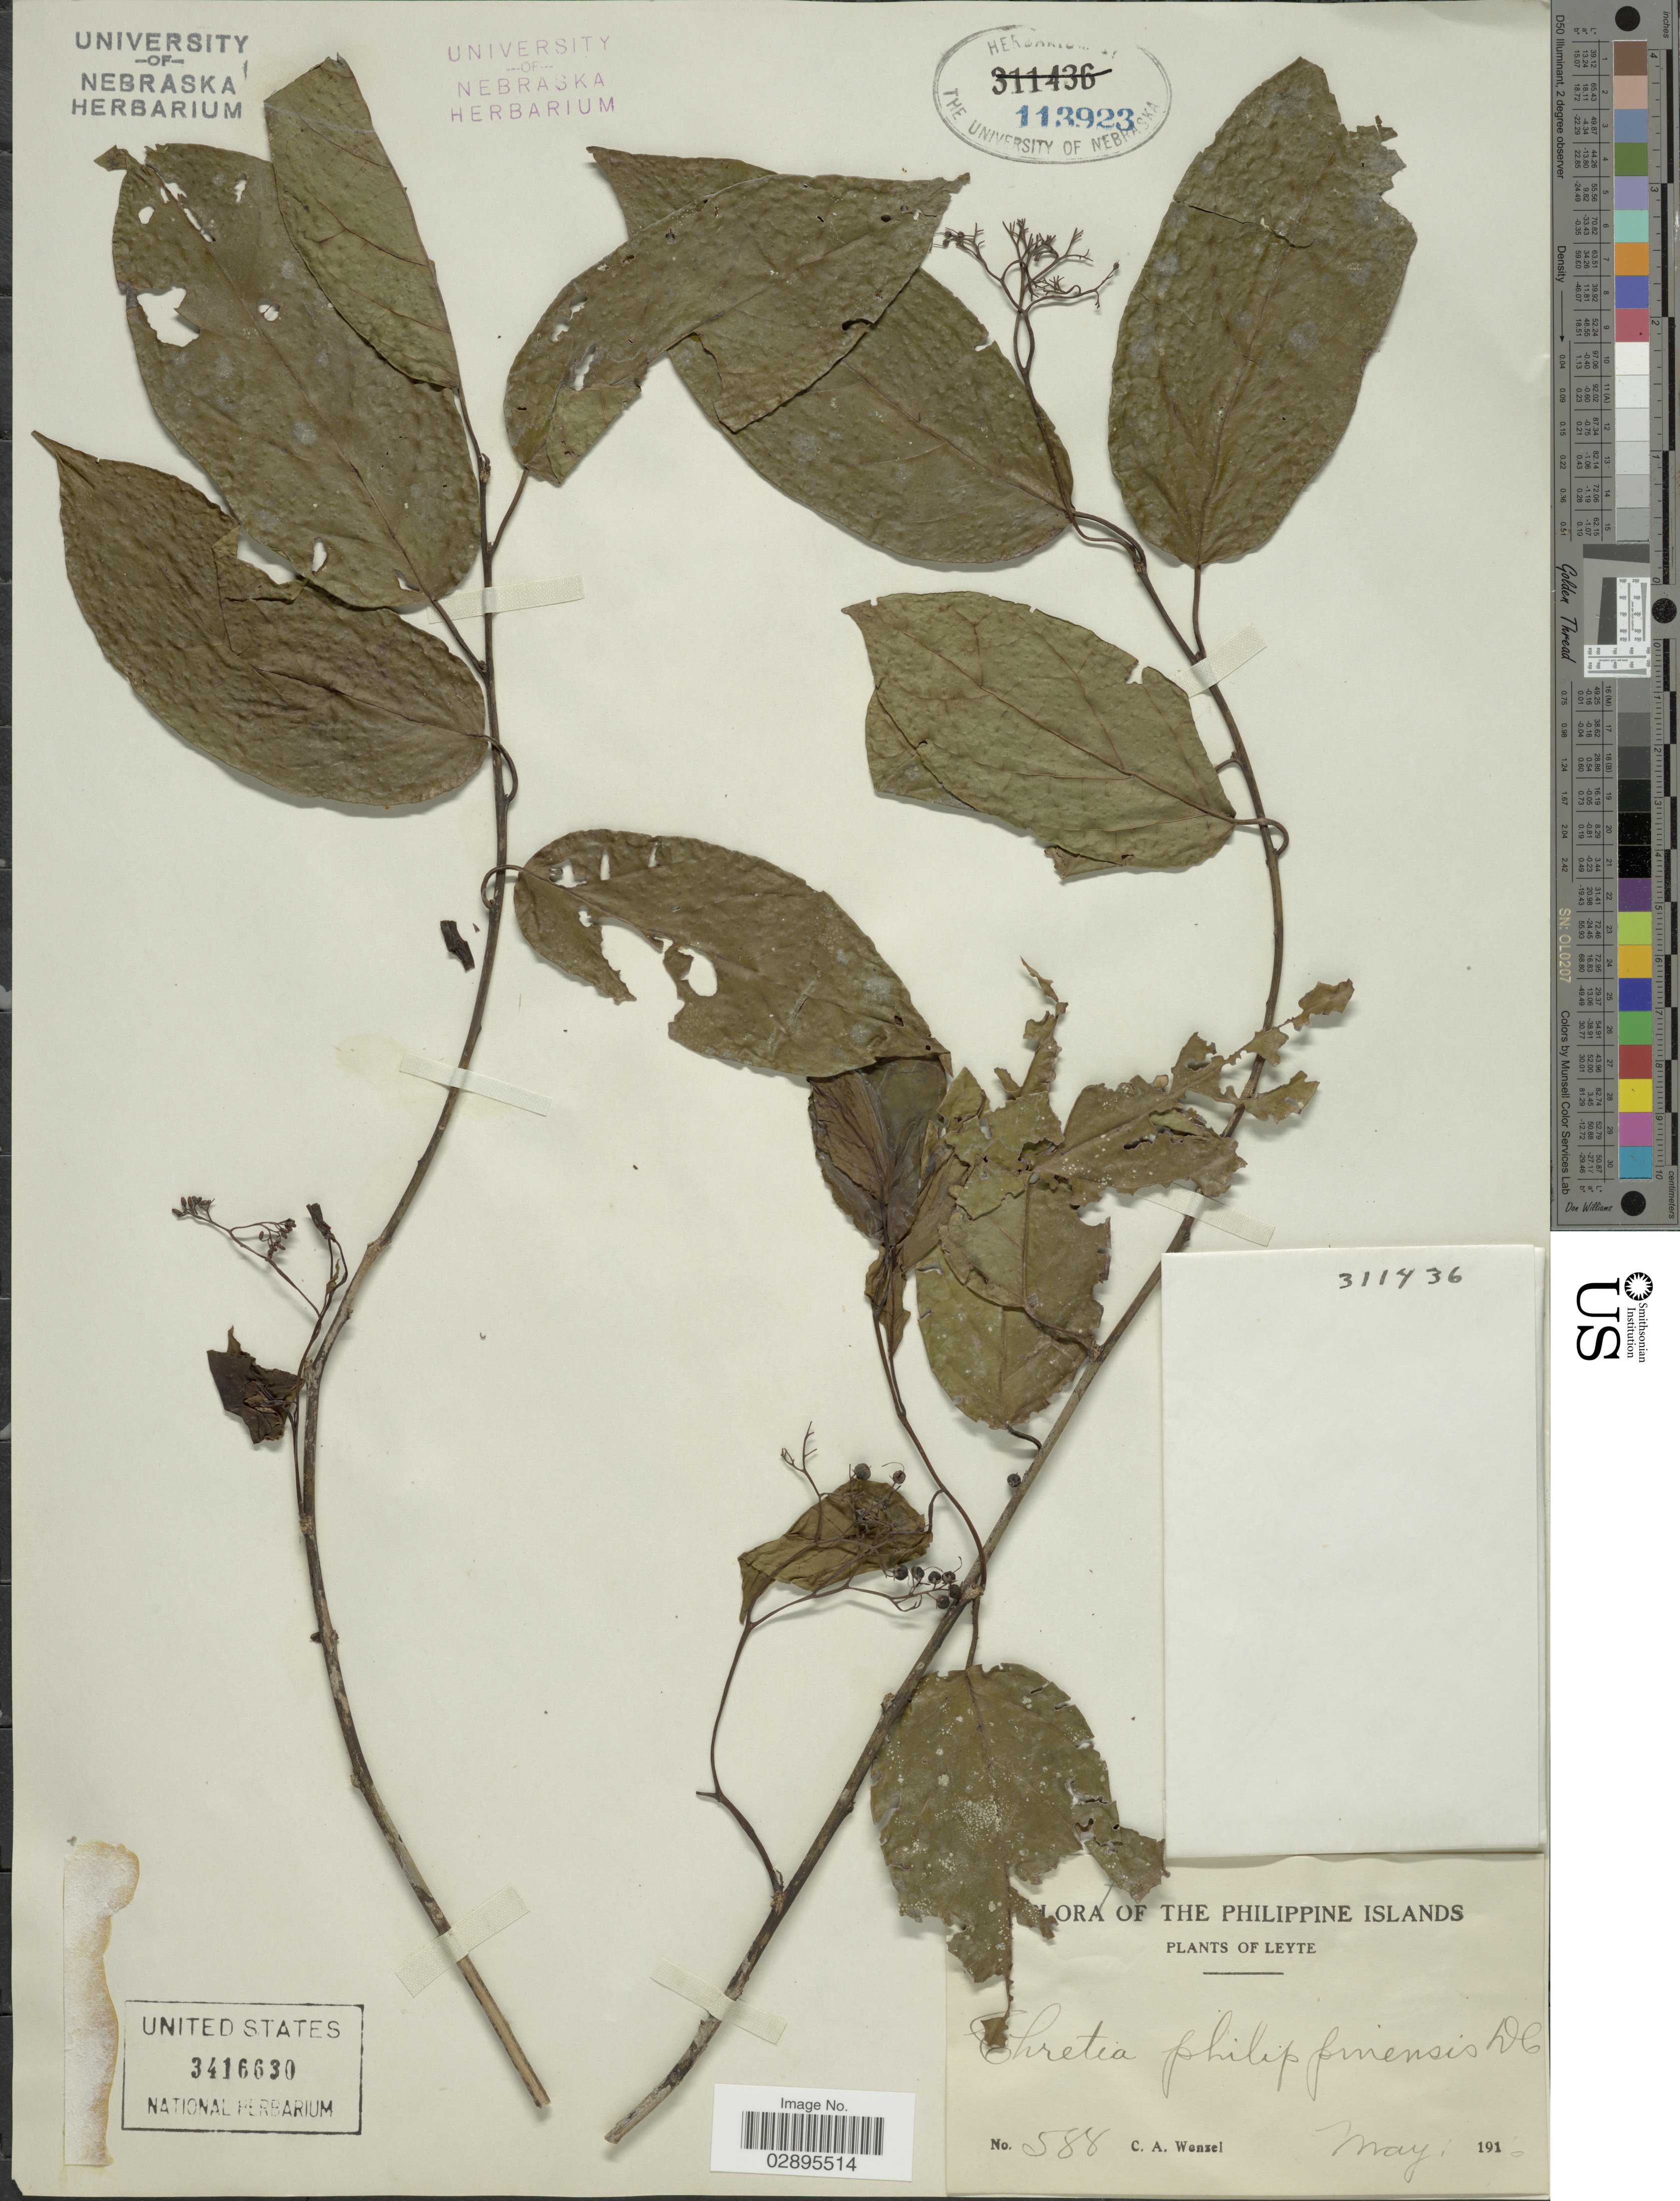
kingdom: Plantae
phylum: Tracheophyta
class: Magnoliopsida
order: Boraginales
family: Ehretiaceae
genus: Ehretia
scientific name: Ehretia philippinensis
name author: A. DC.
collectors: C. Wenzel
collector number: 588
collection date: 1910-05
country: Philippines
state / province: Eastern Visayas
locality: Philippine Islands. Leyte.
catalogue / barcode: US 3416630